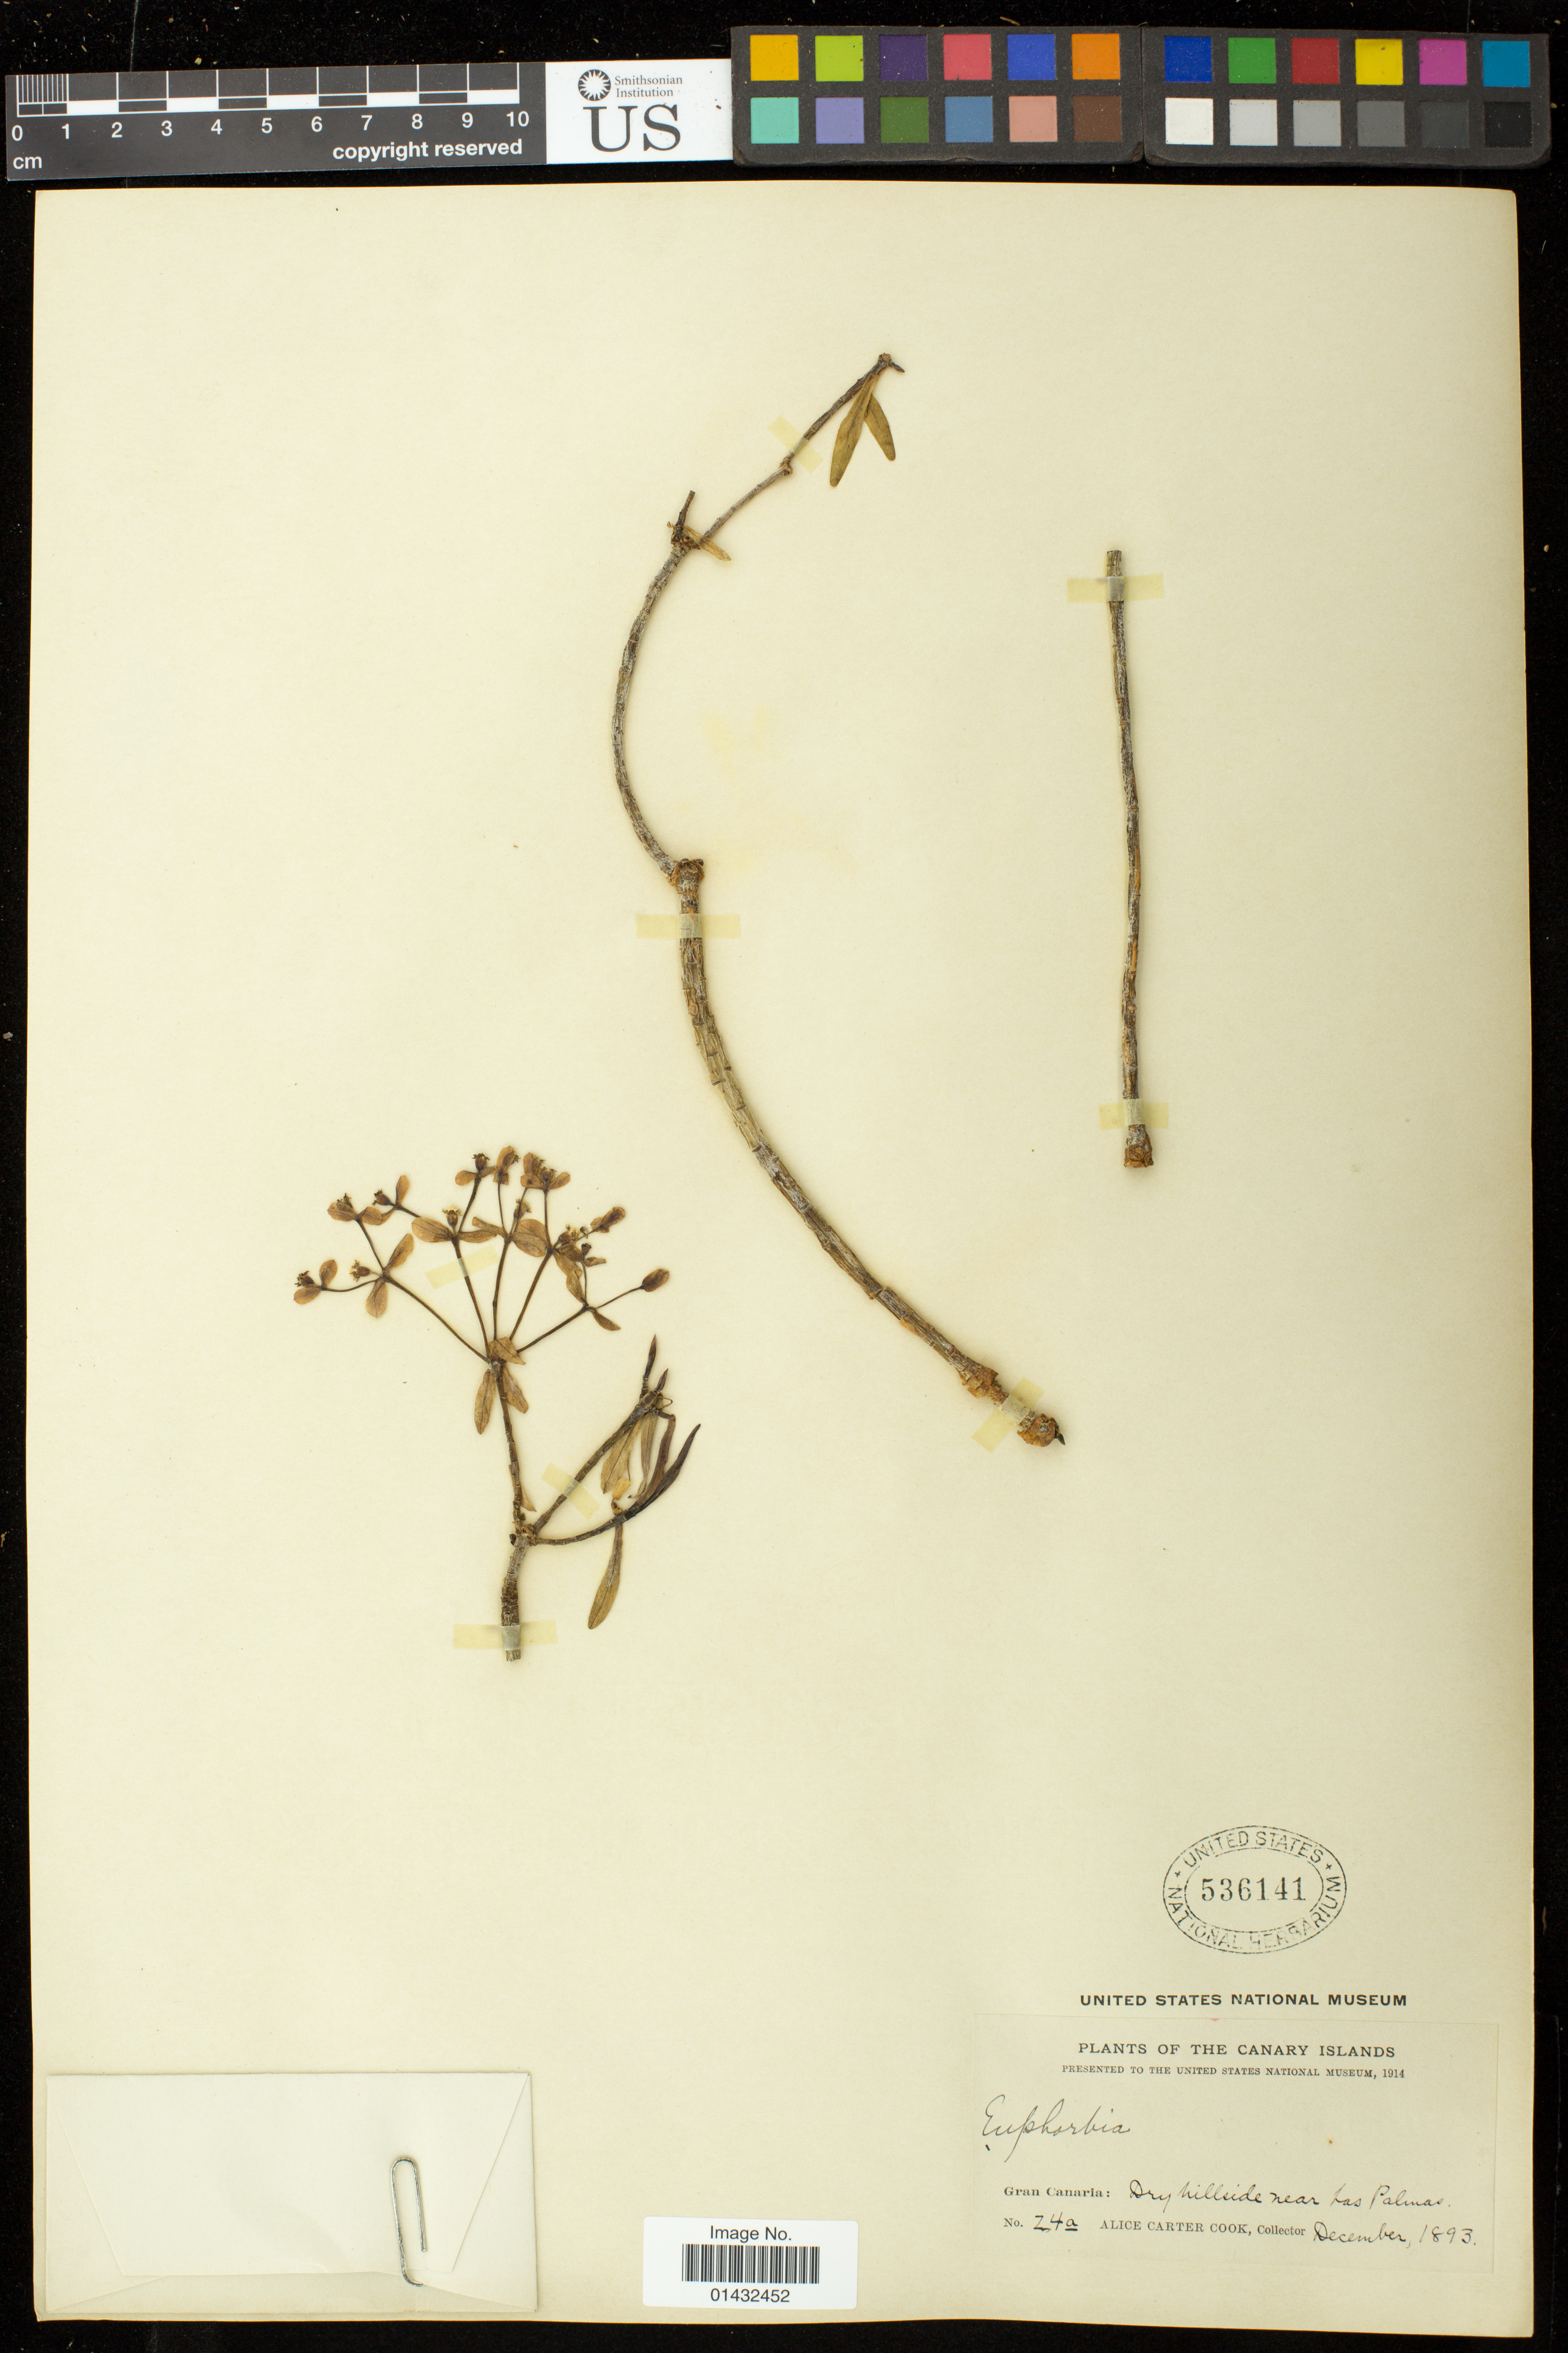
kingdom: Plantae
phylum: Tracheophyta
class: Magnoliopsida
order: Malpighiales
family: Euphorbiaceae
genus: Euphorbia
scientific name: Euphorbia sp.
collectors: Alice C. Cook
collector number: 24a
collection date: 1893-12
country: Spain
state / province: Canarias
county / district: Las Palmas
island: Grand Canary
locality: Gran Canaria, dry hillside near Las Palmas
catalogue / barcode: US 536141